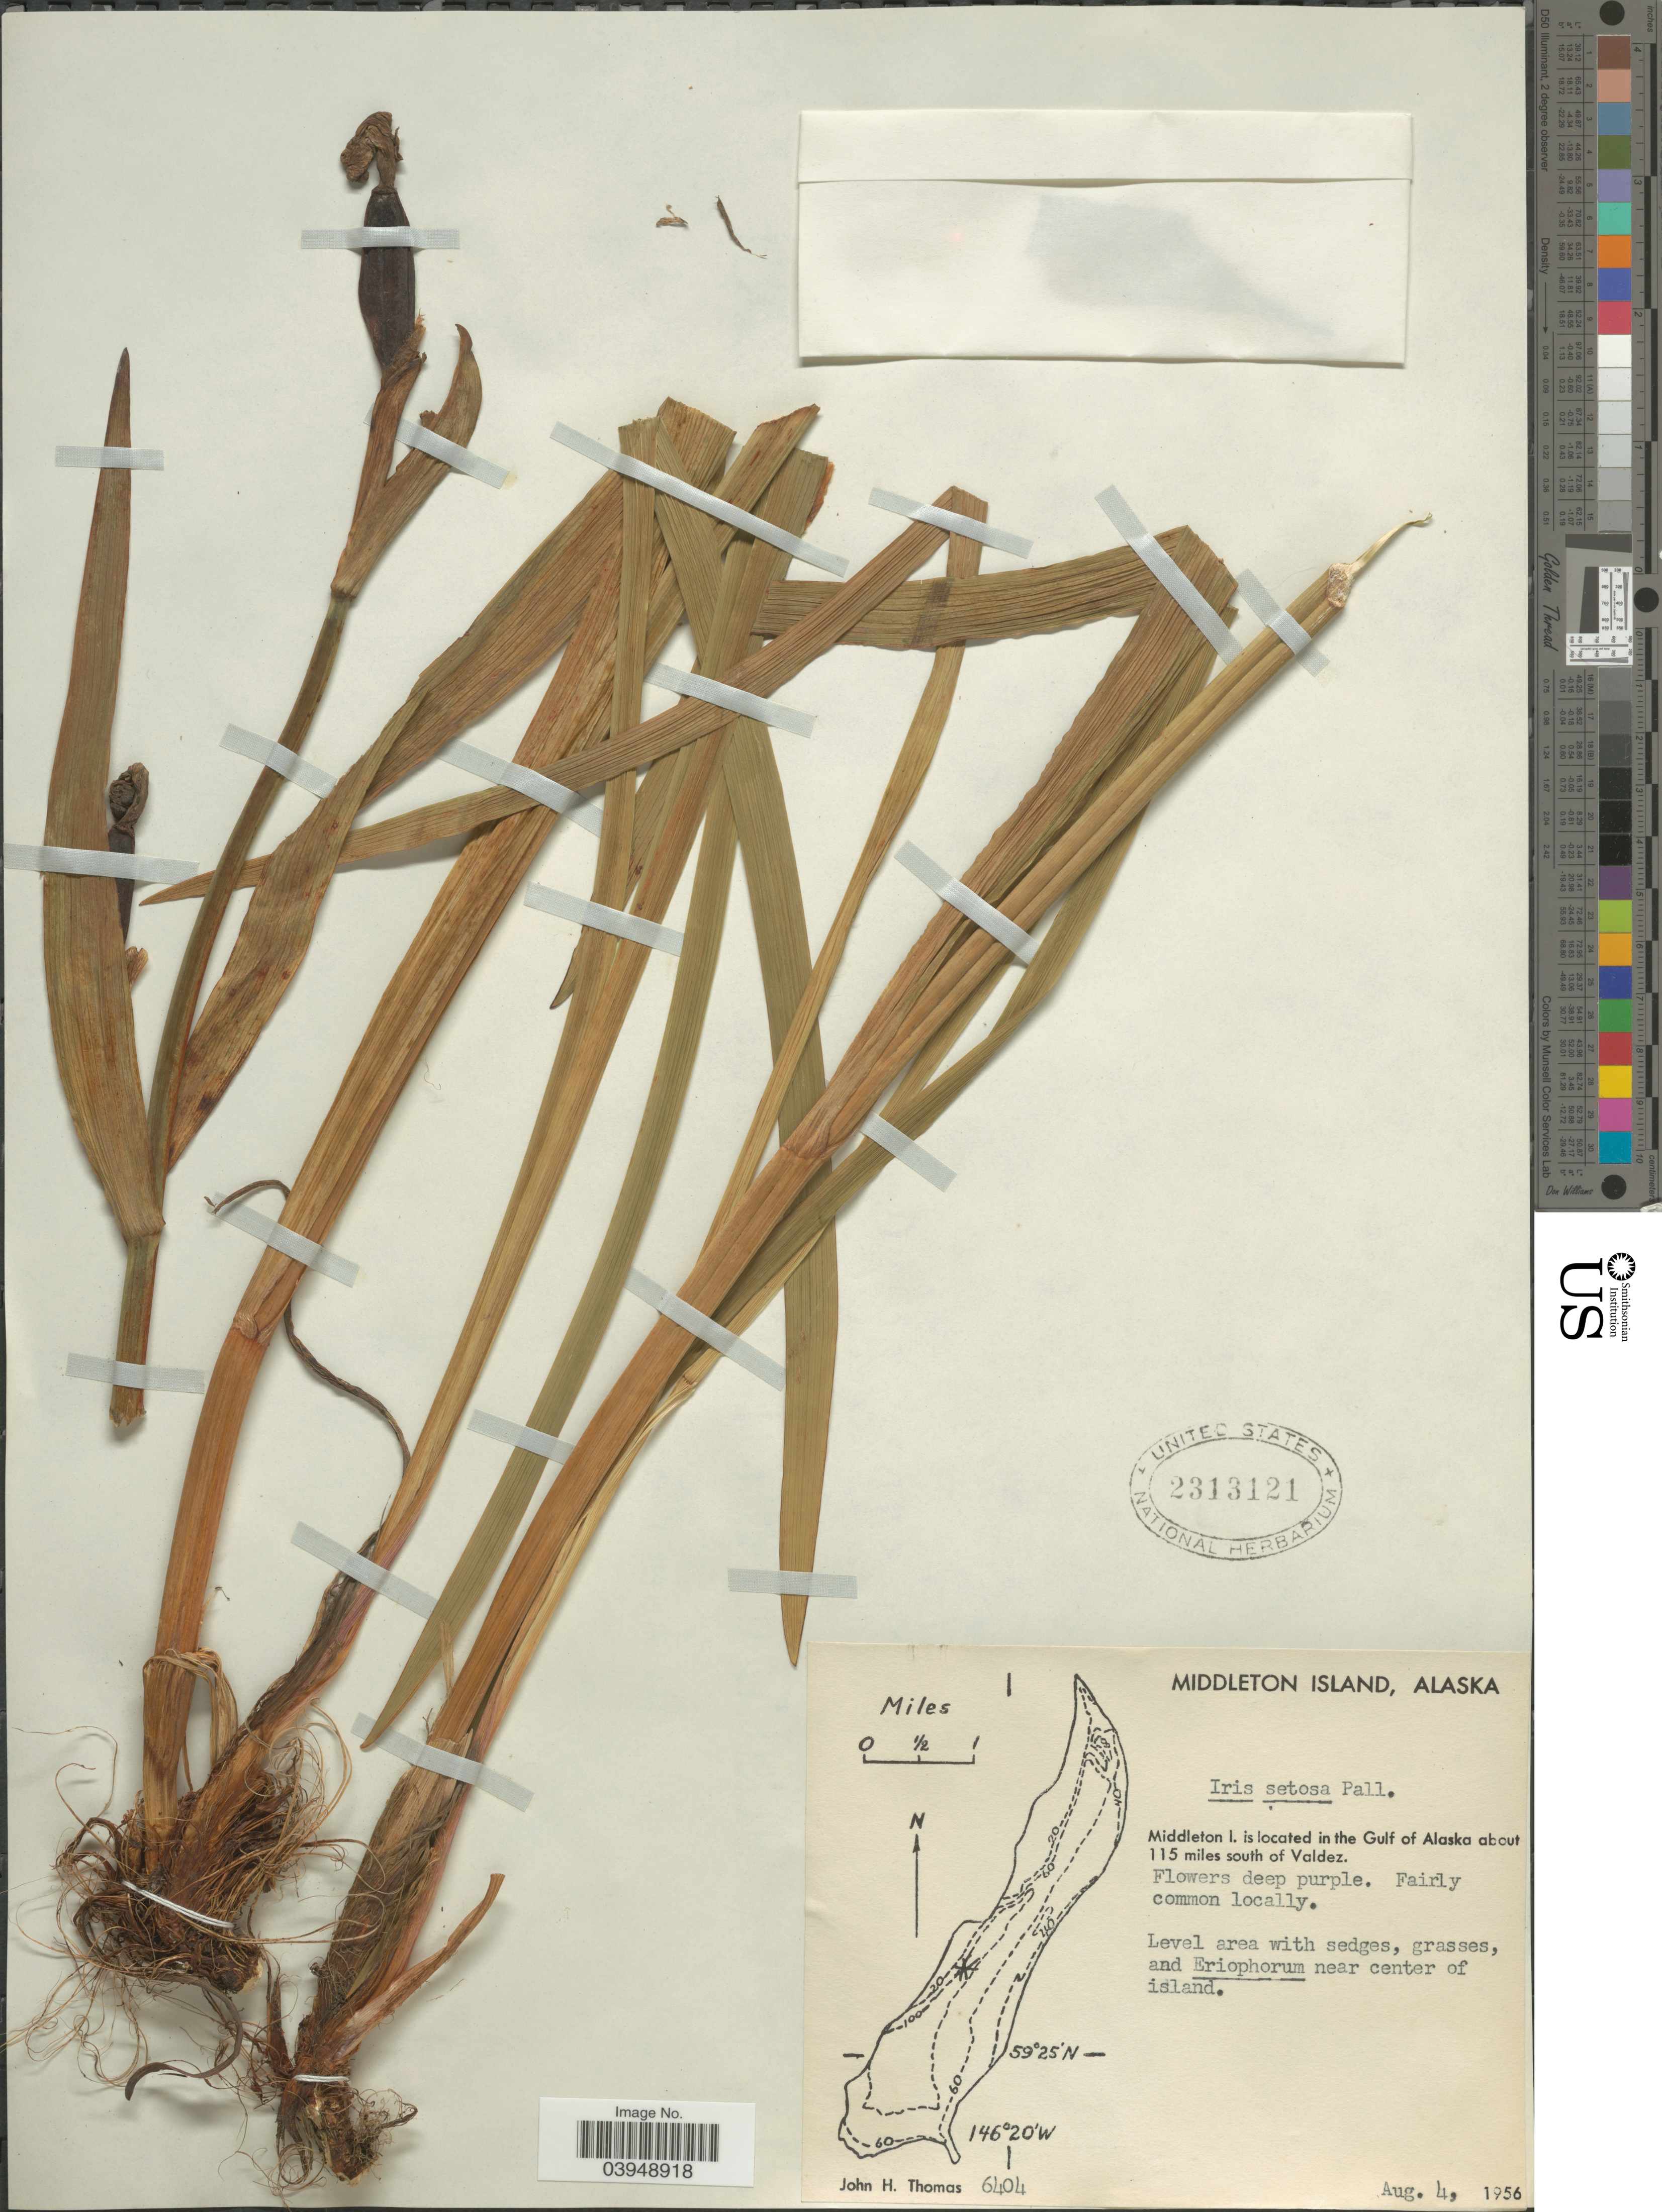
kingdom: Plantae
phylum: Tracheophyta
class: Liliopsida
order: Asparagales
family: Iridaceae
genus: Iris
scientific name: Iris setosa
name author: Pall. ex Link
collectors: J. H. Thomas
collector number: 6404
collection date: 1956-08-04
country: United States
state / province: Alaska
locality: Middleton Island. Middleton I. is located in the Gulf of Alaska about 115 miles south of Valdez.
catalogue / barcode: US 2313121